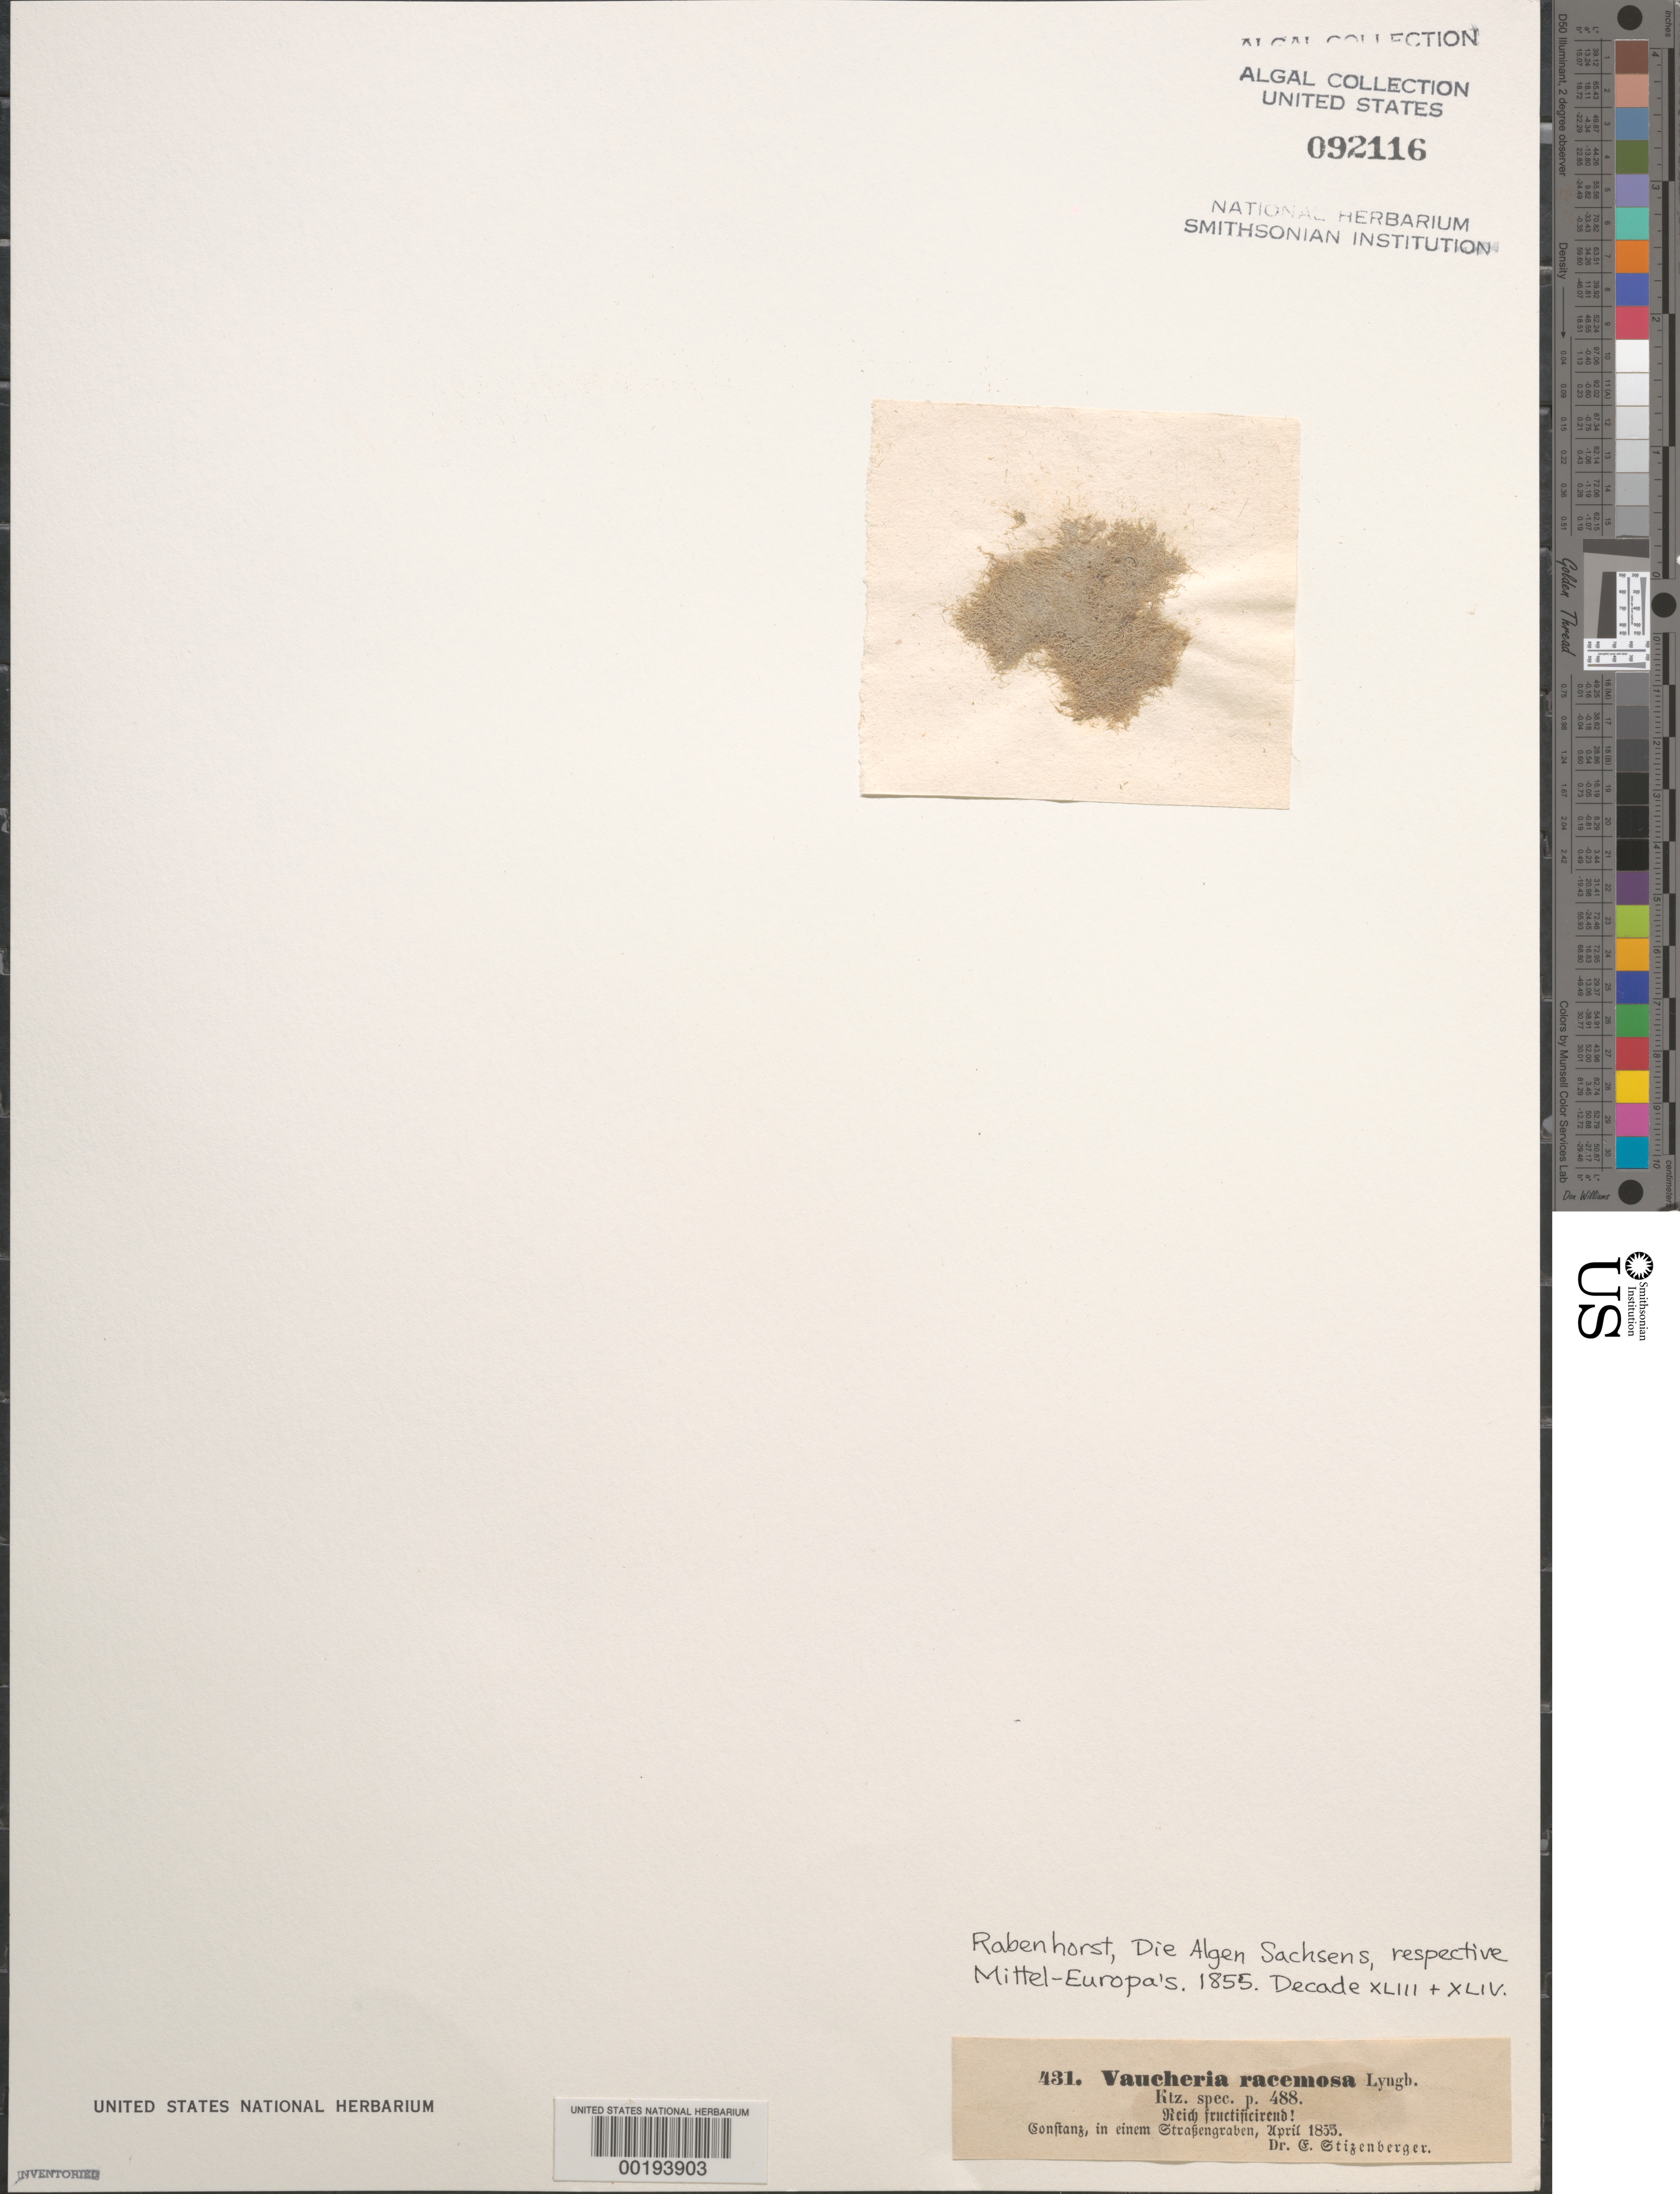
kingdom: Chromista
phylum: Ochrophyta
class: Xanthophyceae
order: Vaucheriales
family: Vaucheriaceae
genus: Vaucheria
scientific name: Vaucheria racemosa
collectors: E. Stizenberger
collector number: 431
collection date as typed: Apr 1855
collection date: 1855-04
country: Germany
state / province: Baden-wurttemberg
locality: Konstanz (constanz)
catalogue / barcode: US 92116